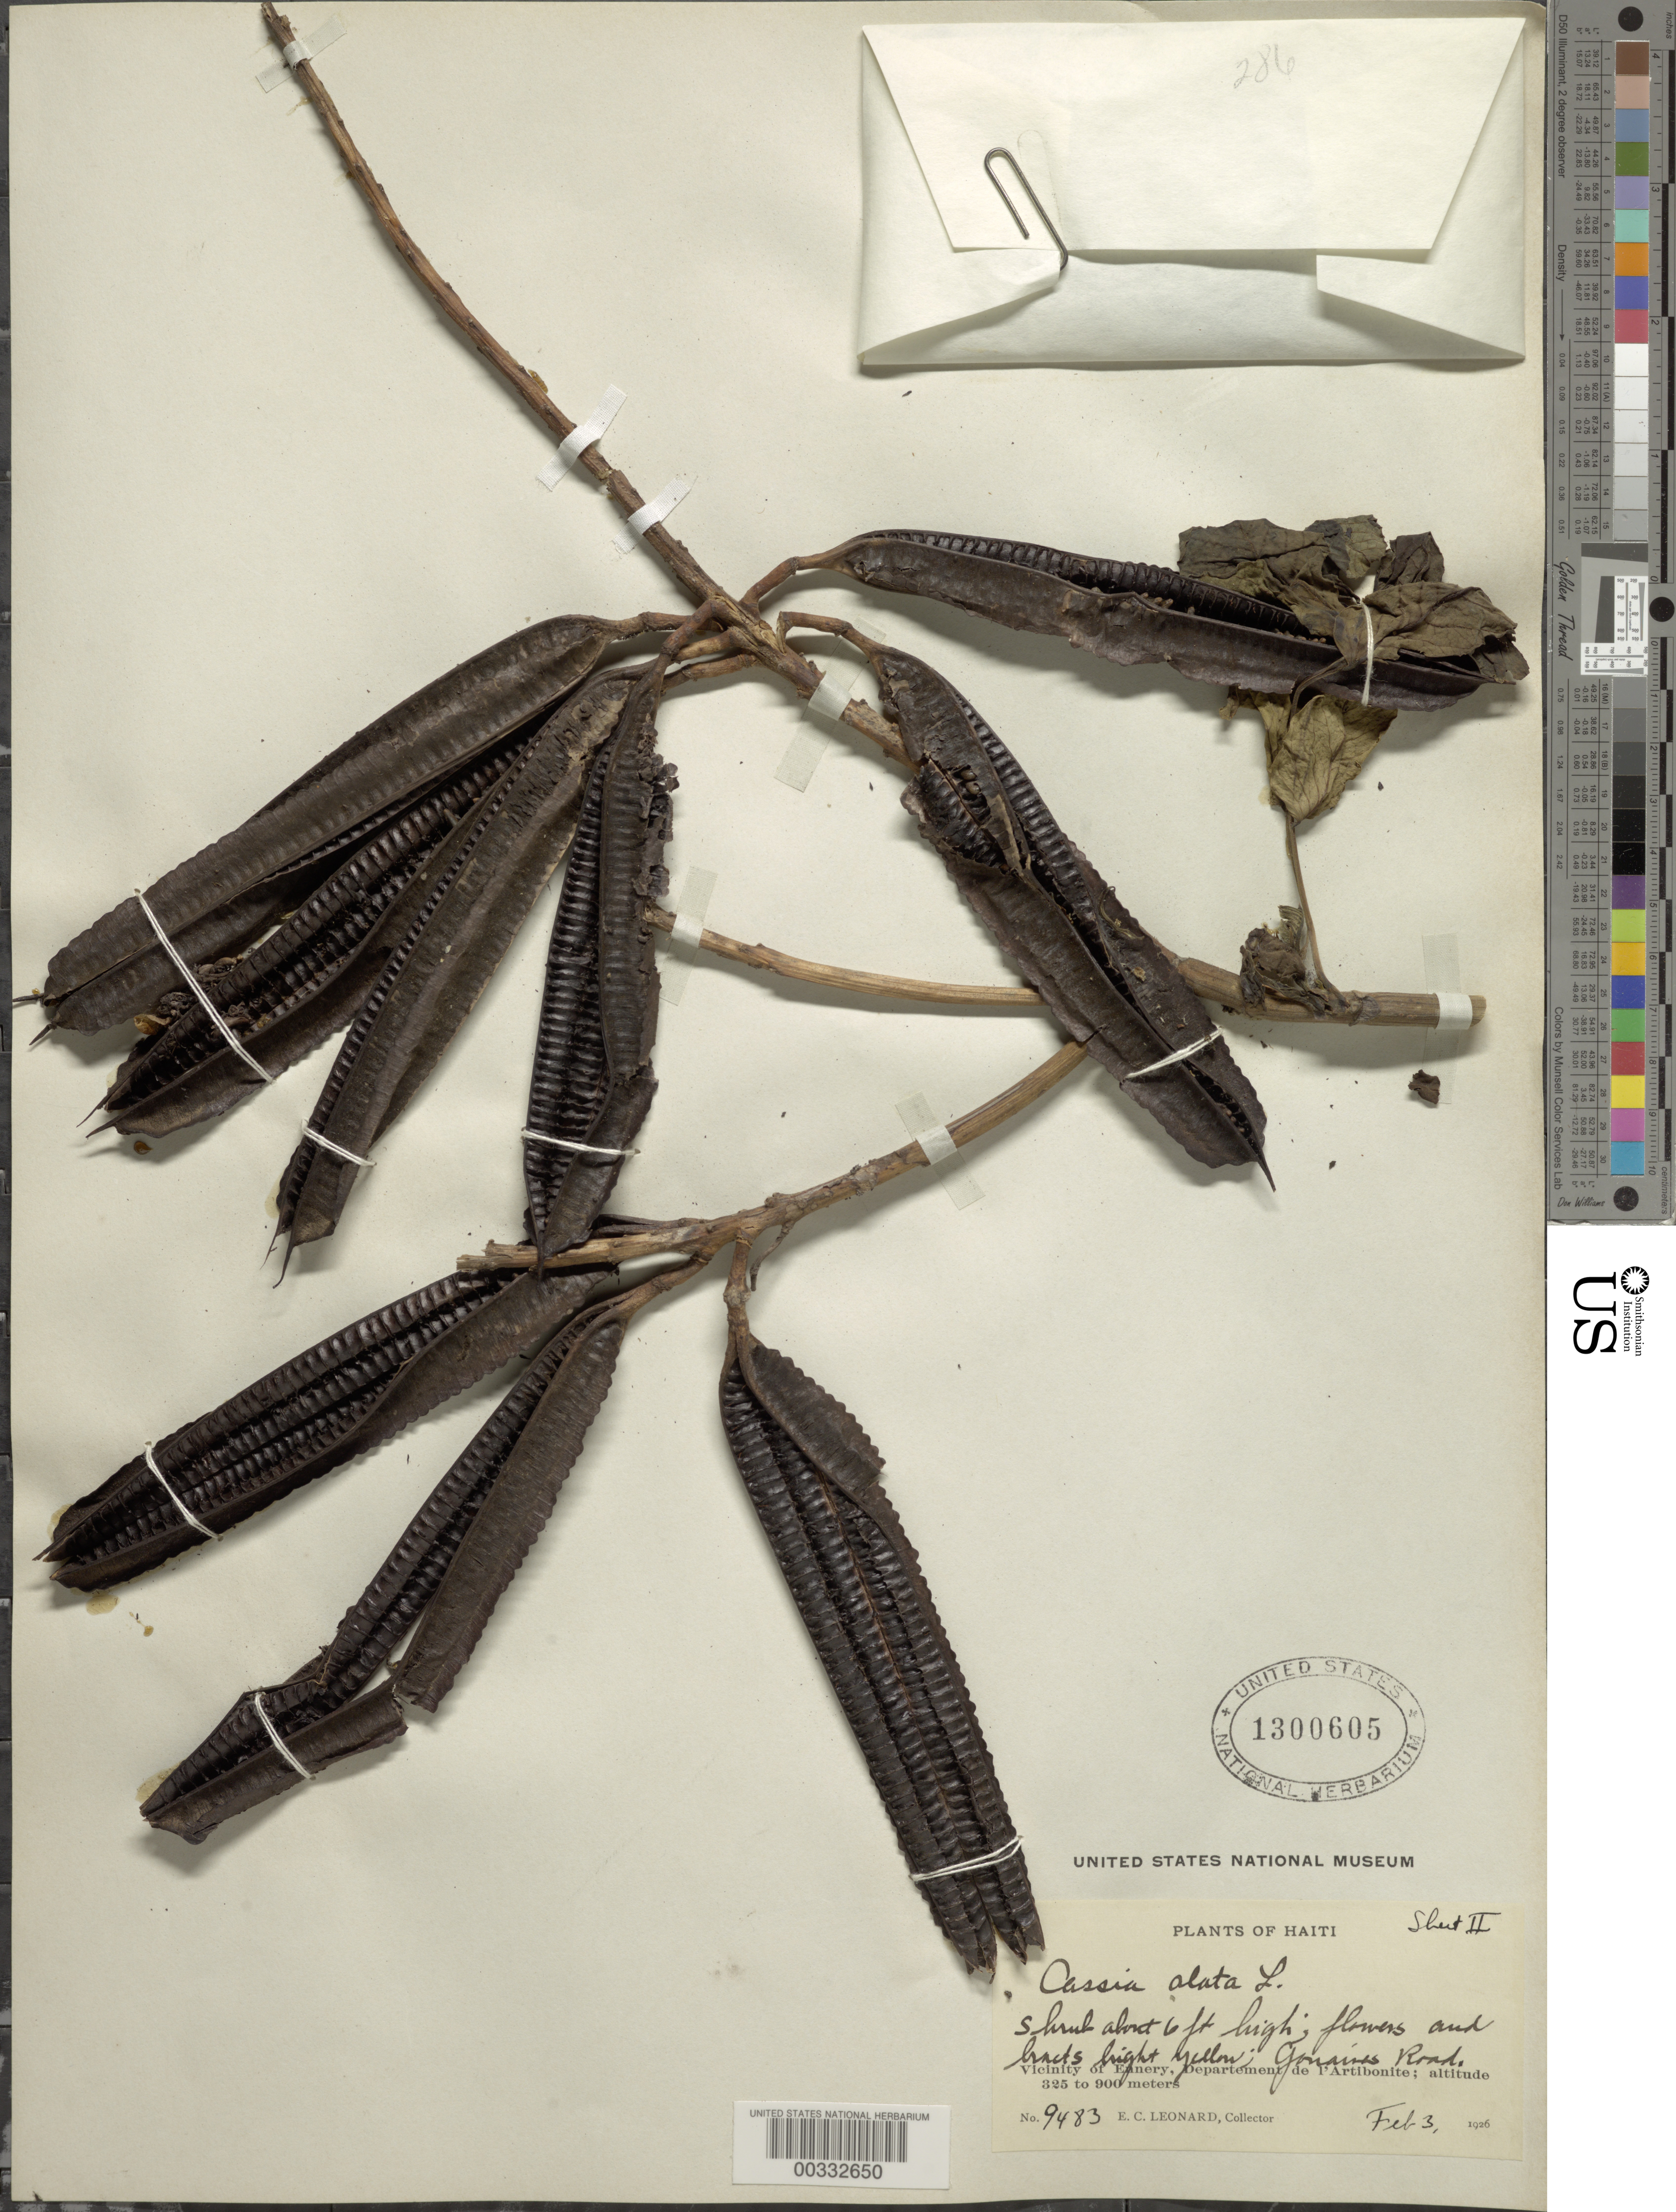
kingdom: Plantae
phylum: Tracheophyta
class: Magnoliopsida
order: Fabales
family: Fabaceae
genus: Senna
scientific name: Senna alata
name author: (L.) Roxb.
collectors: E. C. Leonard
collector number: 9483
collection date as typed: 03 Feb 1926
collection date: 1926-02-03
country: Haiti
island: Hispaniola Island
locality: Jorraives road; vicinity of ennery; dept of l'artibonite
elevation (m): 325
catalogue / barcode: US 1300605